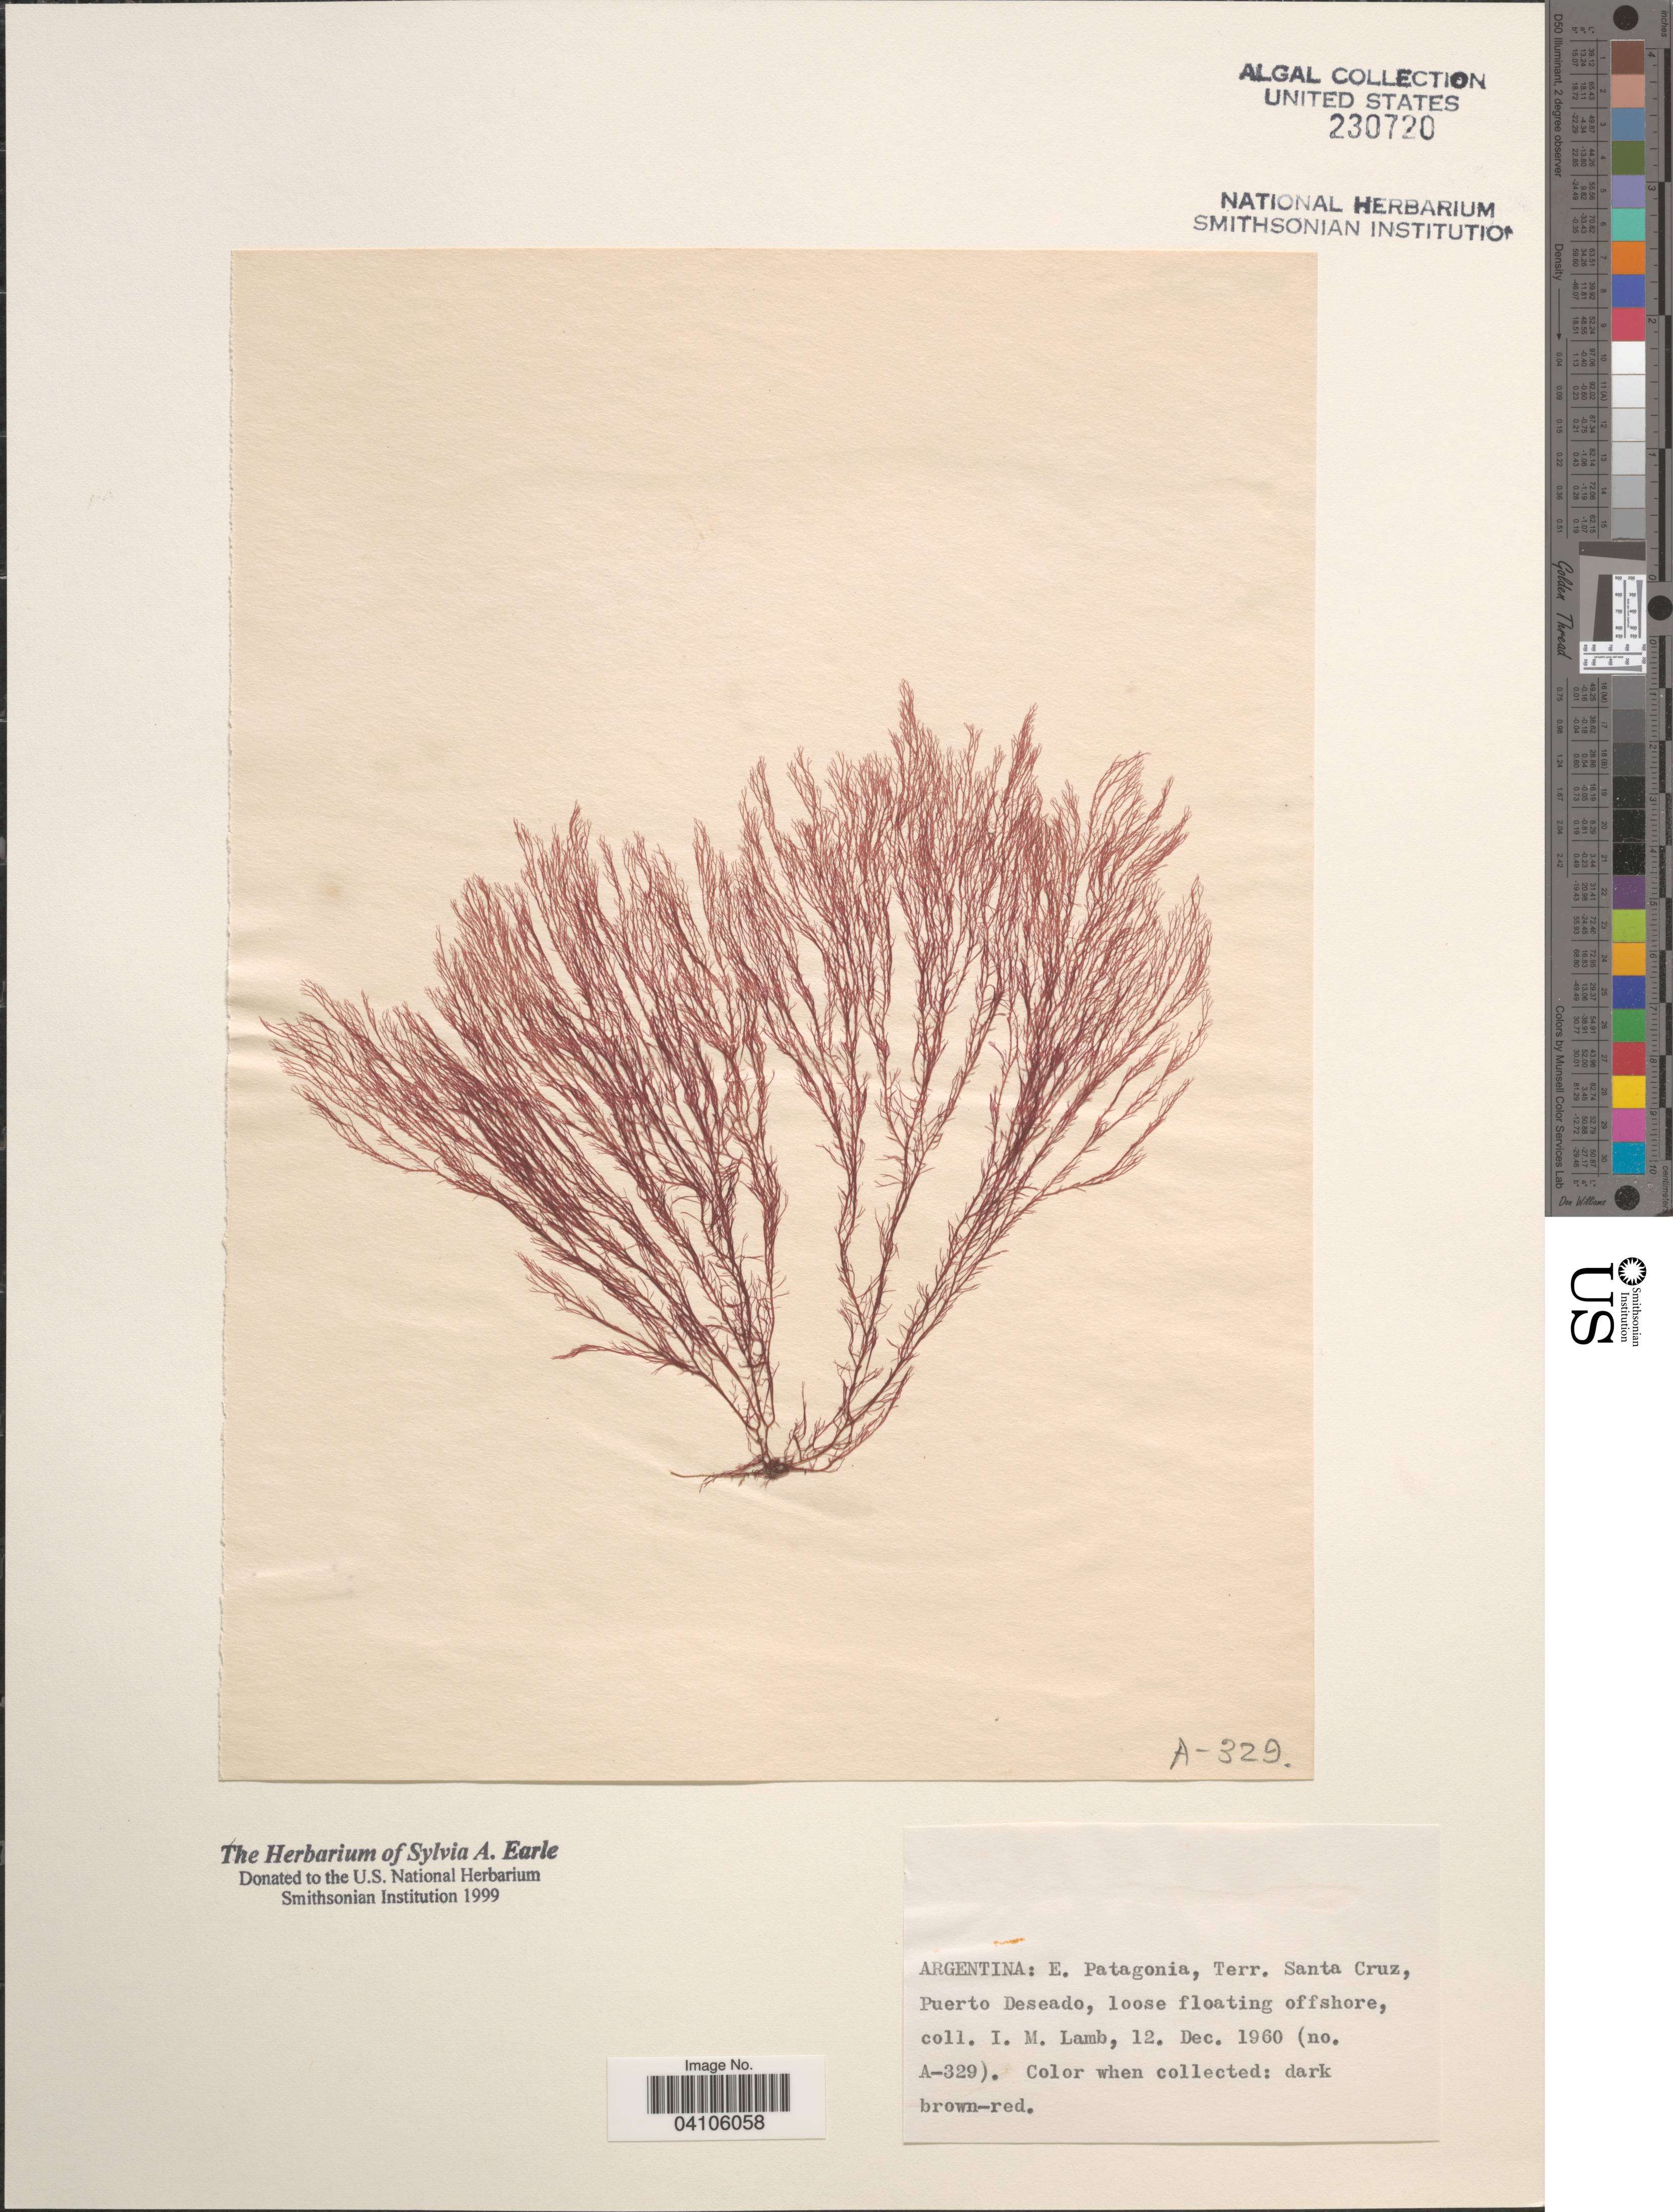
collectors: I. M. Lamb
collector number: A-329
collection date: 1960-12-12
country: Argentina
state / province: Santa Cruz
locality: E. Patagonia, Terr. Santa Cruz, Puerto Deseado.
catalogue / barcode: US 230720